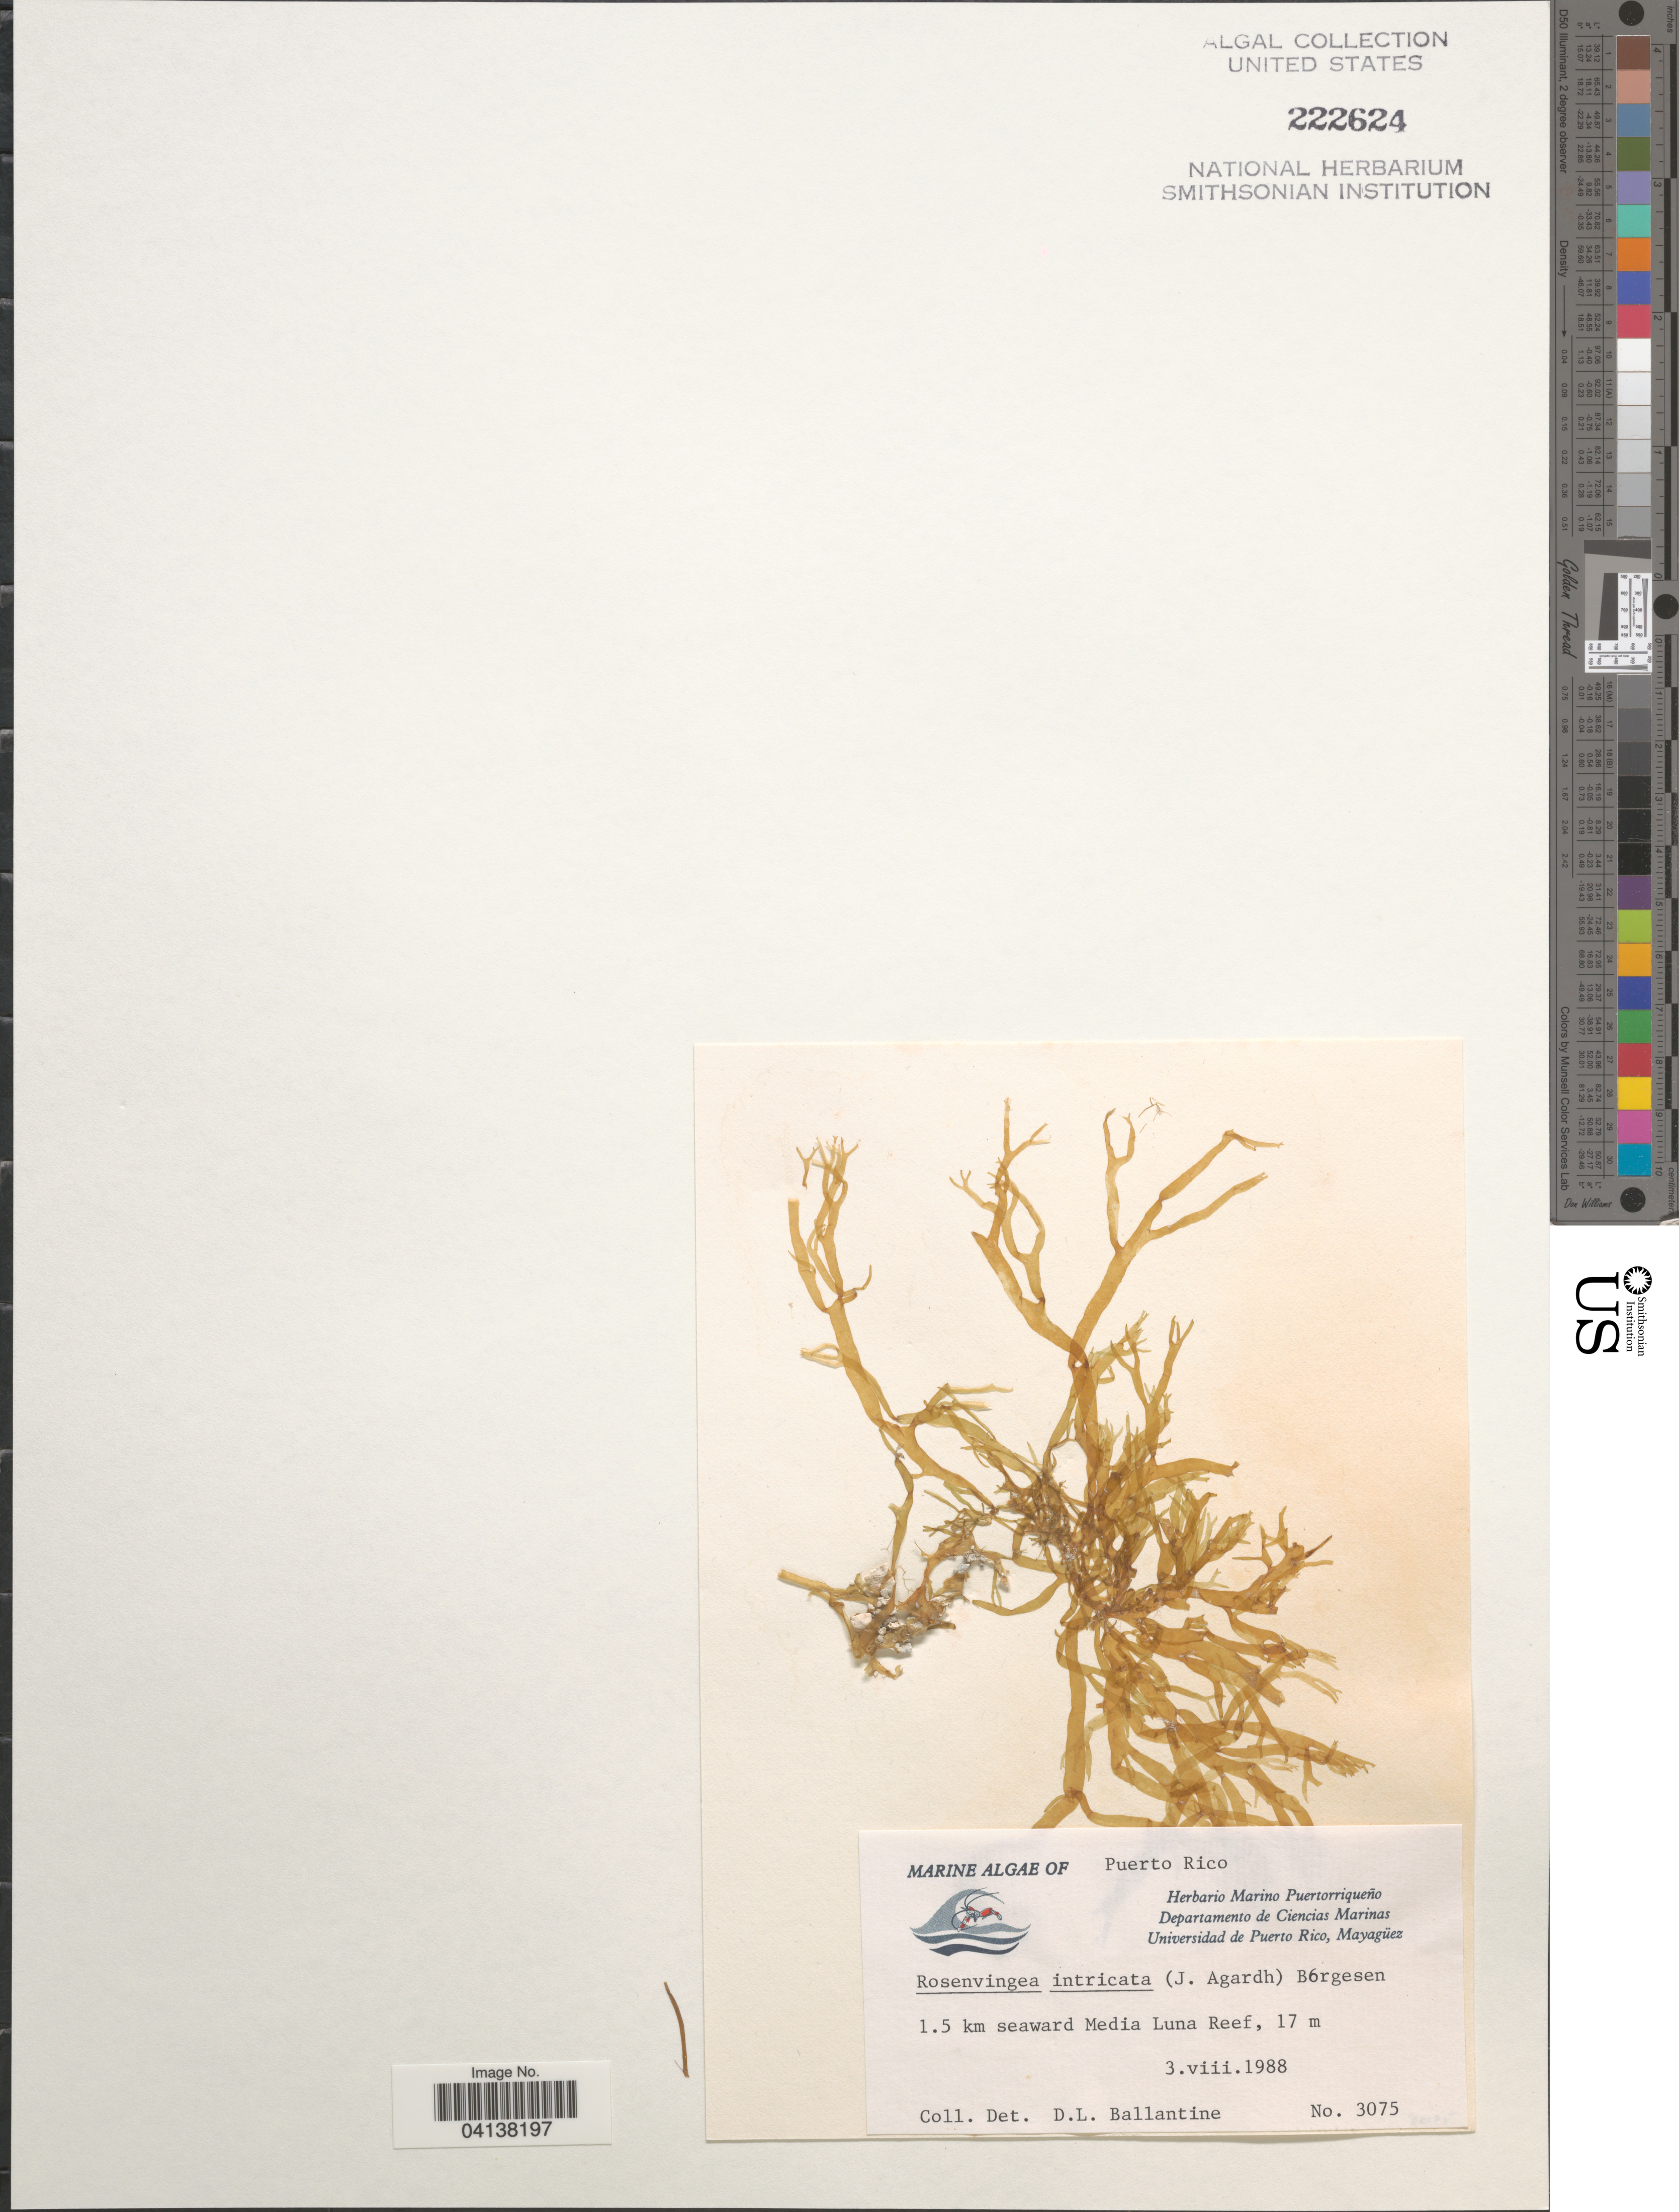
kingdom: Chromista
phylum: Ochrophyta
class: Phaeophyceae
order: Scytosiphonales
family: Scytosiphonaceae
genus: Rosenvingea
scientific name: Rosenvingea endiviifolia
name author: (Martius) M.J. Wynne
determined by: Algae name updating Project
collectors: D.L. Ballantine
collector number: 3075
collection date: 1988-08-03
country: Puerto Rico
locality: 1.5 km seaward Media Luna Reef.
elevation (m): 17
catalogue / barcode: US 222624